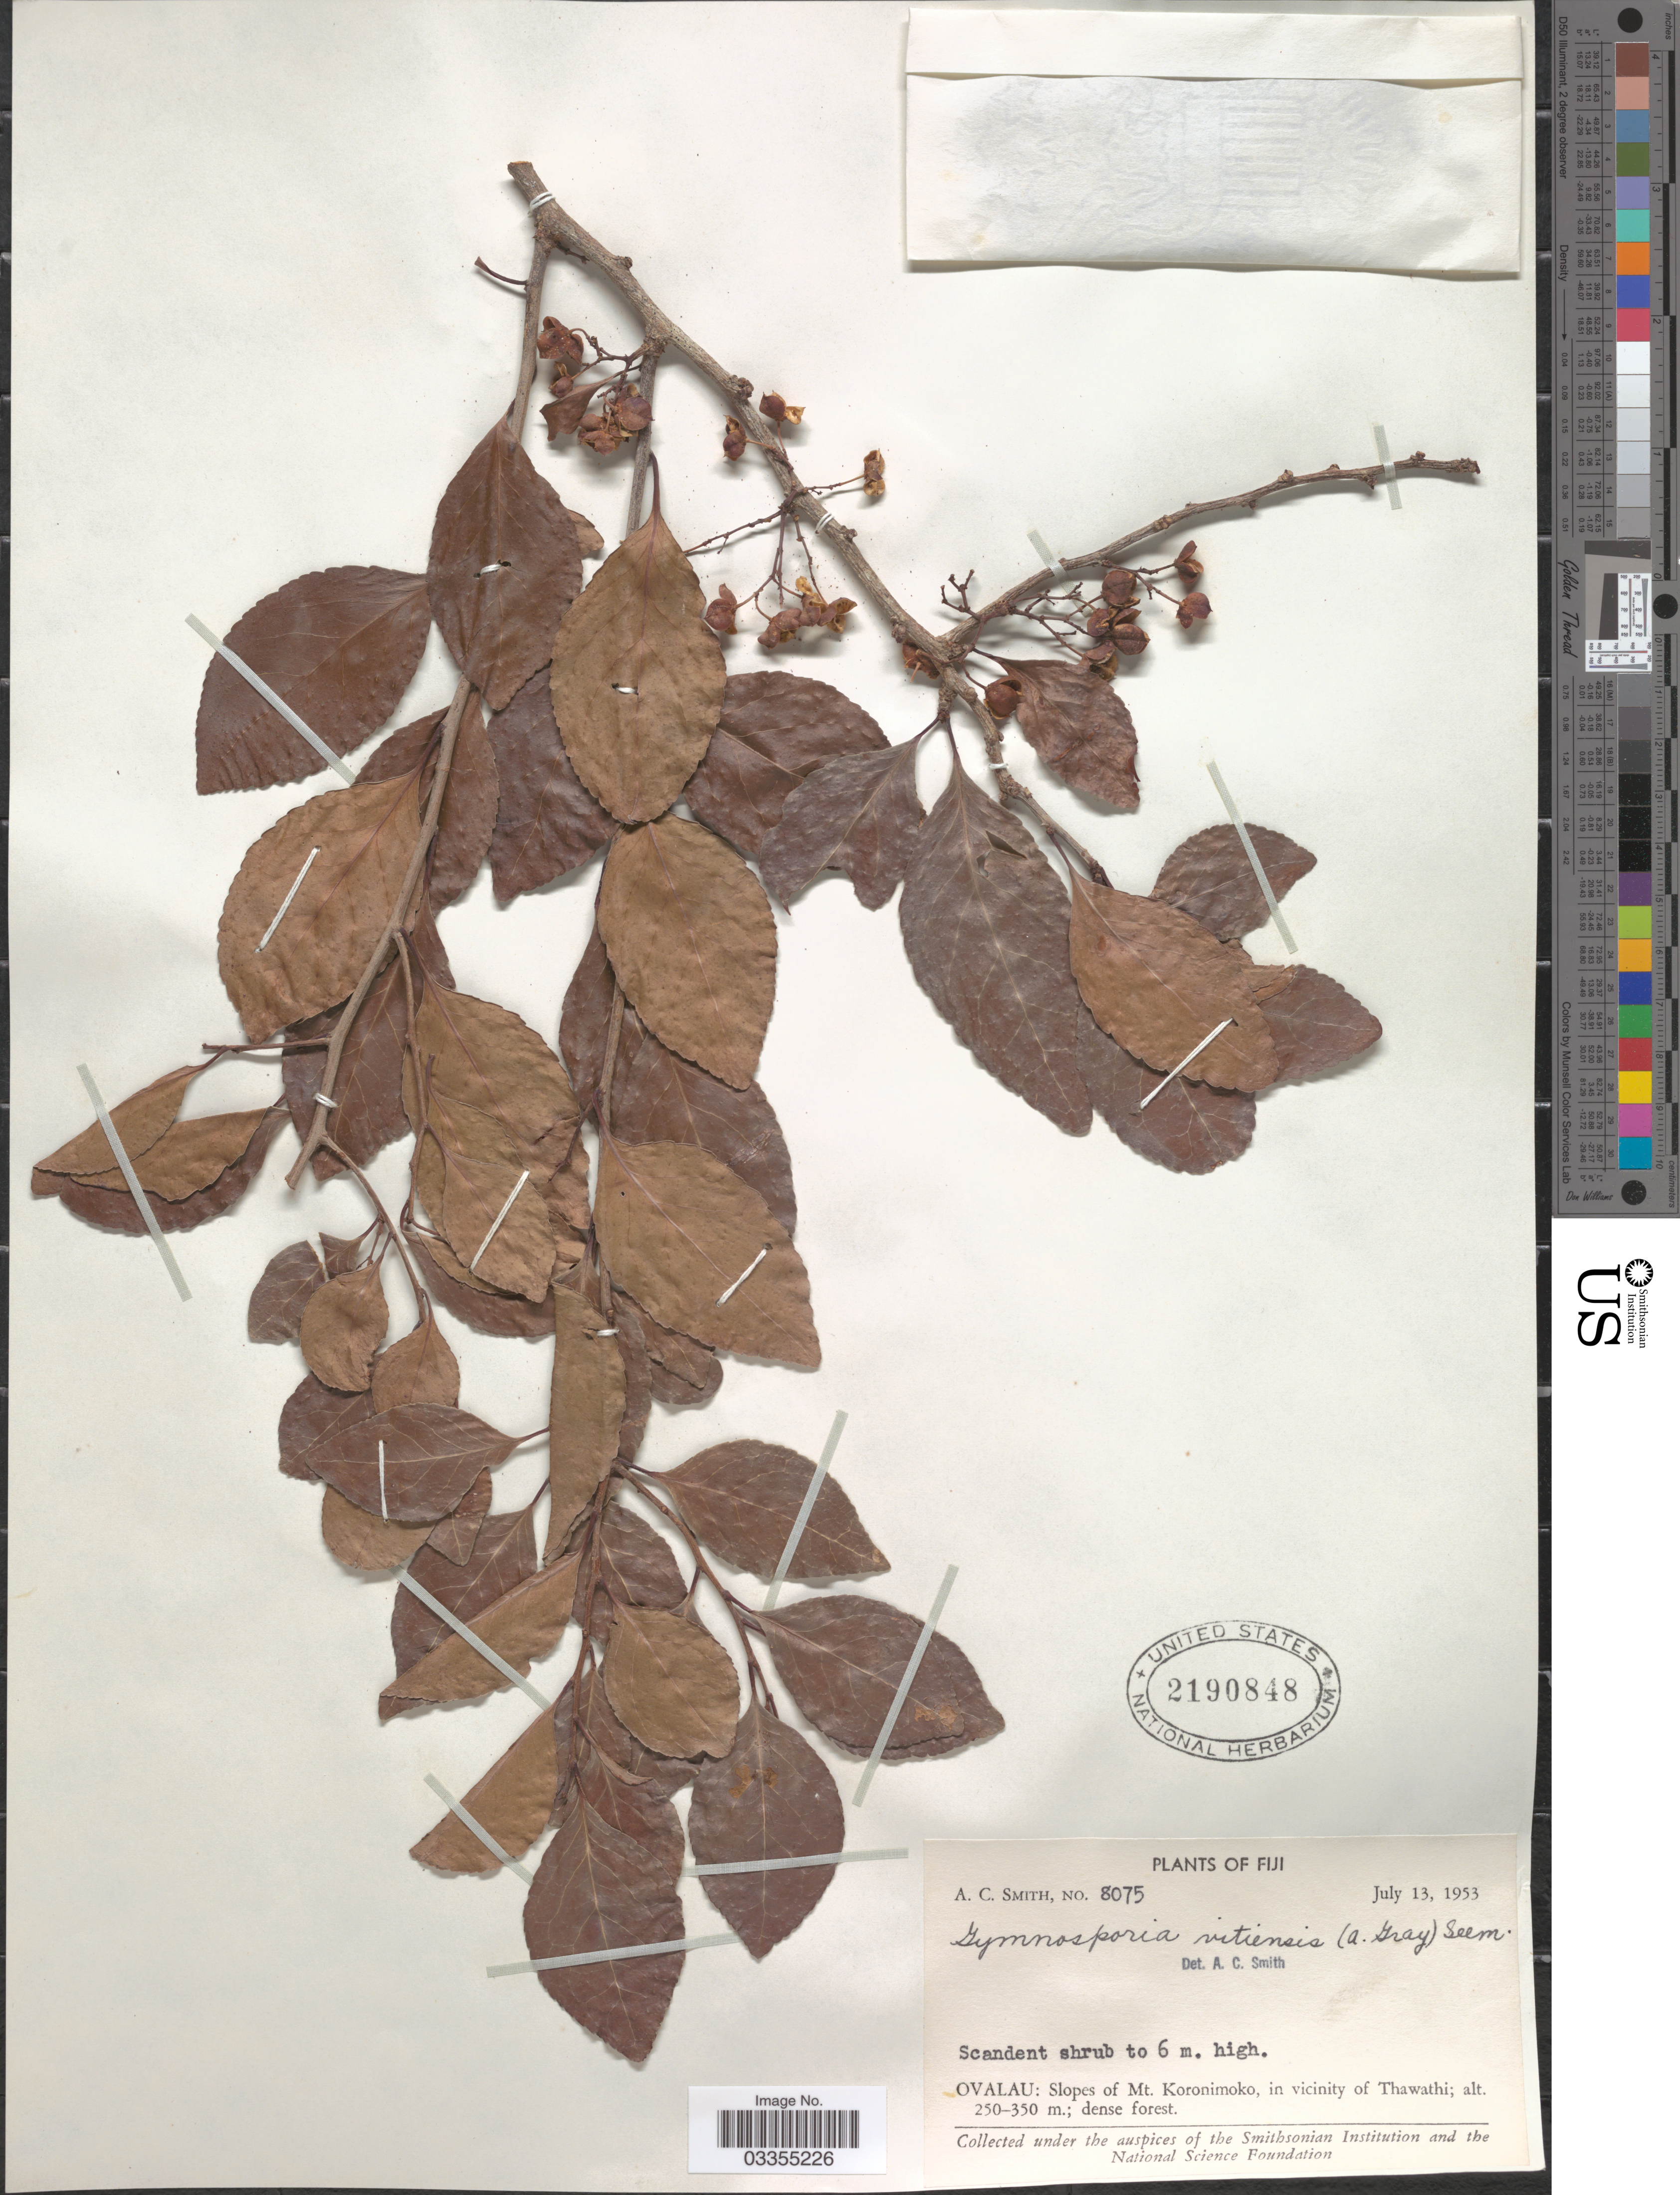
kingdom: Plantae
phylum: Tracheophyta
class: Magnoliopsida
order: Celastrales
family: Celastraceae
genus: Gymnosporia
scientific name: Gymnosporia vitiensis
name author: Seem.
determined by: Wagner, W. L., (BOT), Smithsonian Institution - National Museum of Natural History (UNITED STATES)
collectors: A. C. Smith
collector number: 8075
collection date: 1953-07-13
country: Fiji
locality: Ovalau: Slopes of Mt. Koronimoko, in vicinity of Thawathi.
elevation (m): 250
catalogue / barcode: US 2190848